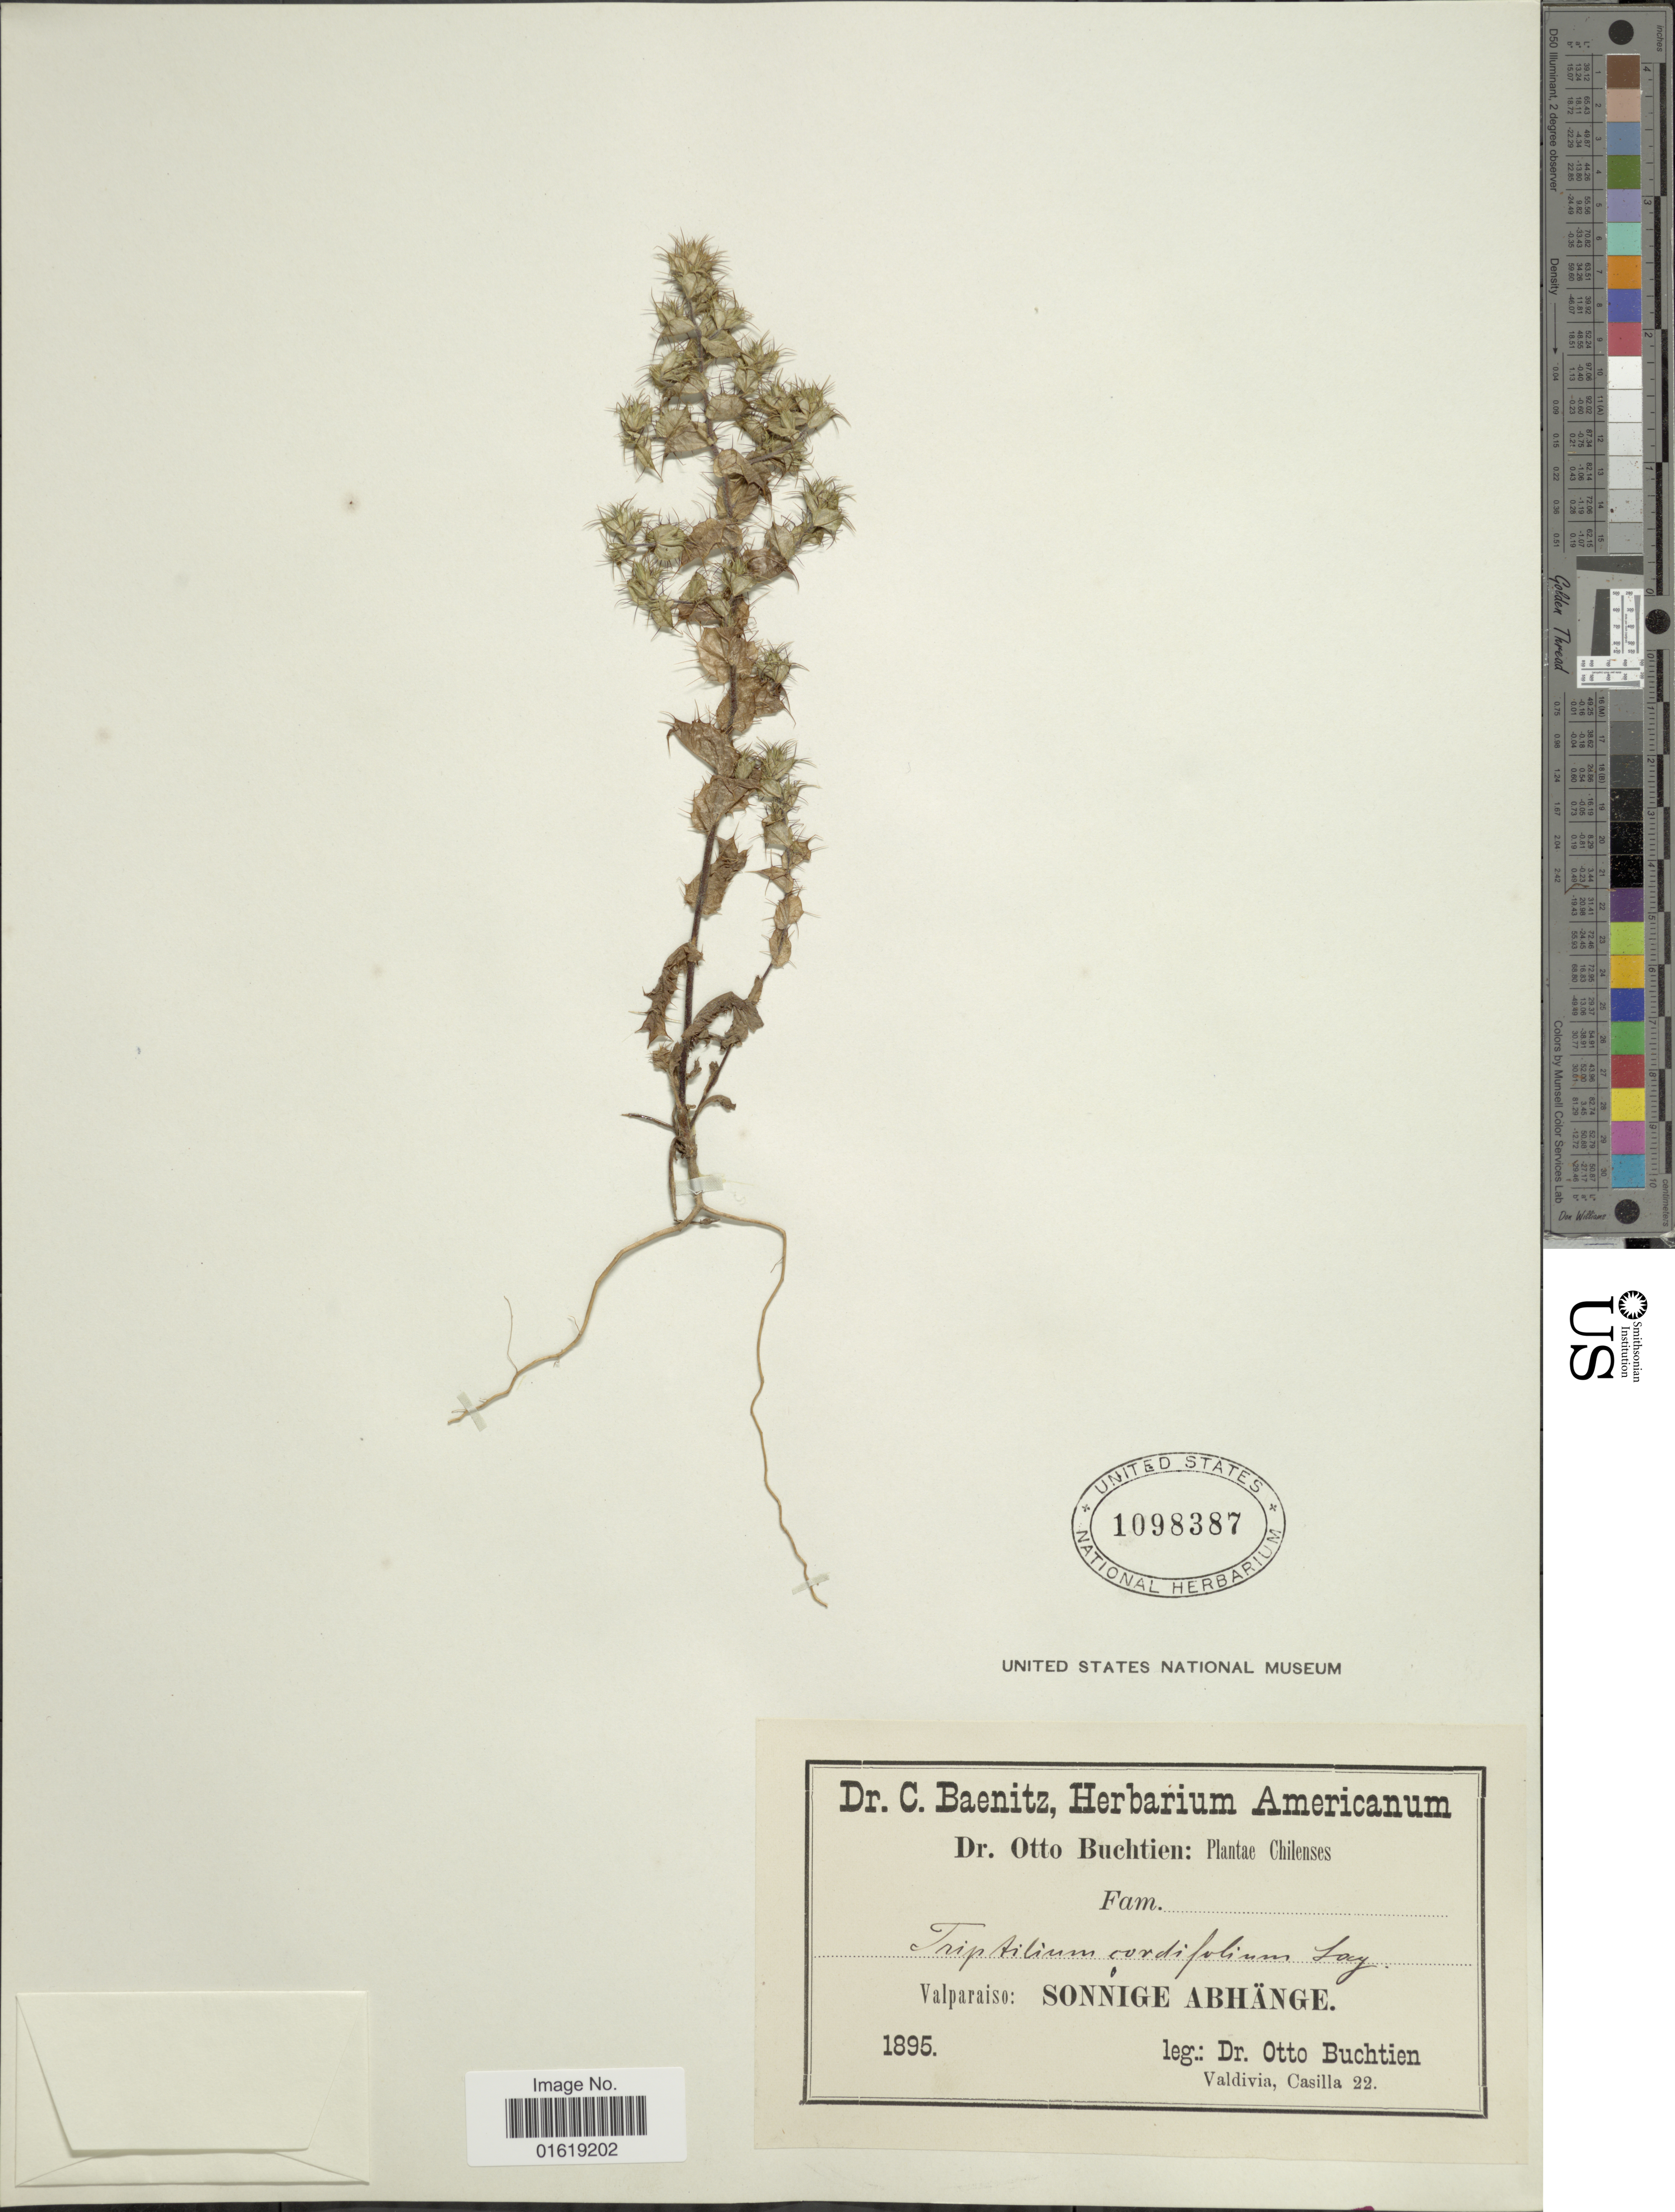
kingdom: Plantae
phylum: Tracheophyta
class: Magnoliopsida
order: Asterales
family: Asteraceae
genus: Triptilion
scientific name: Triptilion cordifolium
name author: Lag. ex Lindl.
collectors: O. Buchtien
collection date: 1895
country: Chile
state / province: Valparaíso (V)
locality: Valparaiso: Sonnige Abhänge.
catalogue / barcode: US 1098387